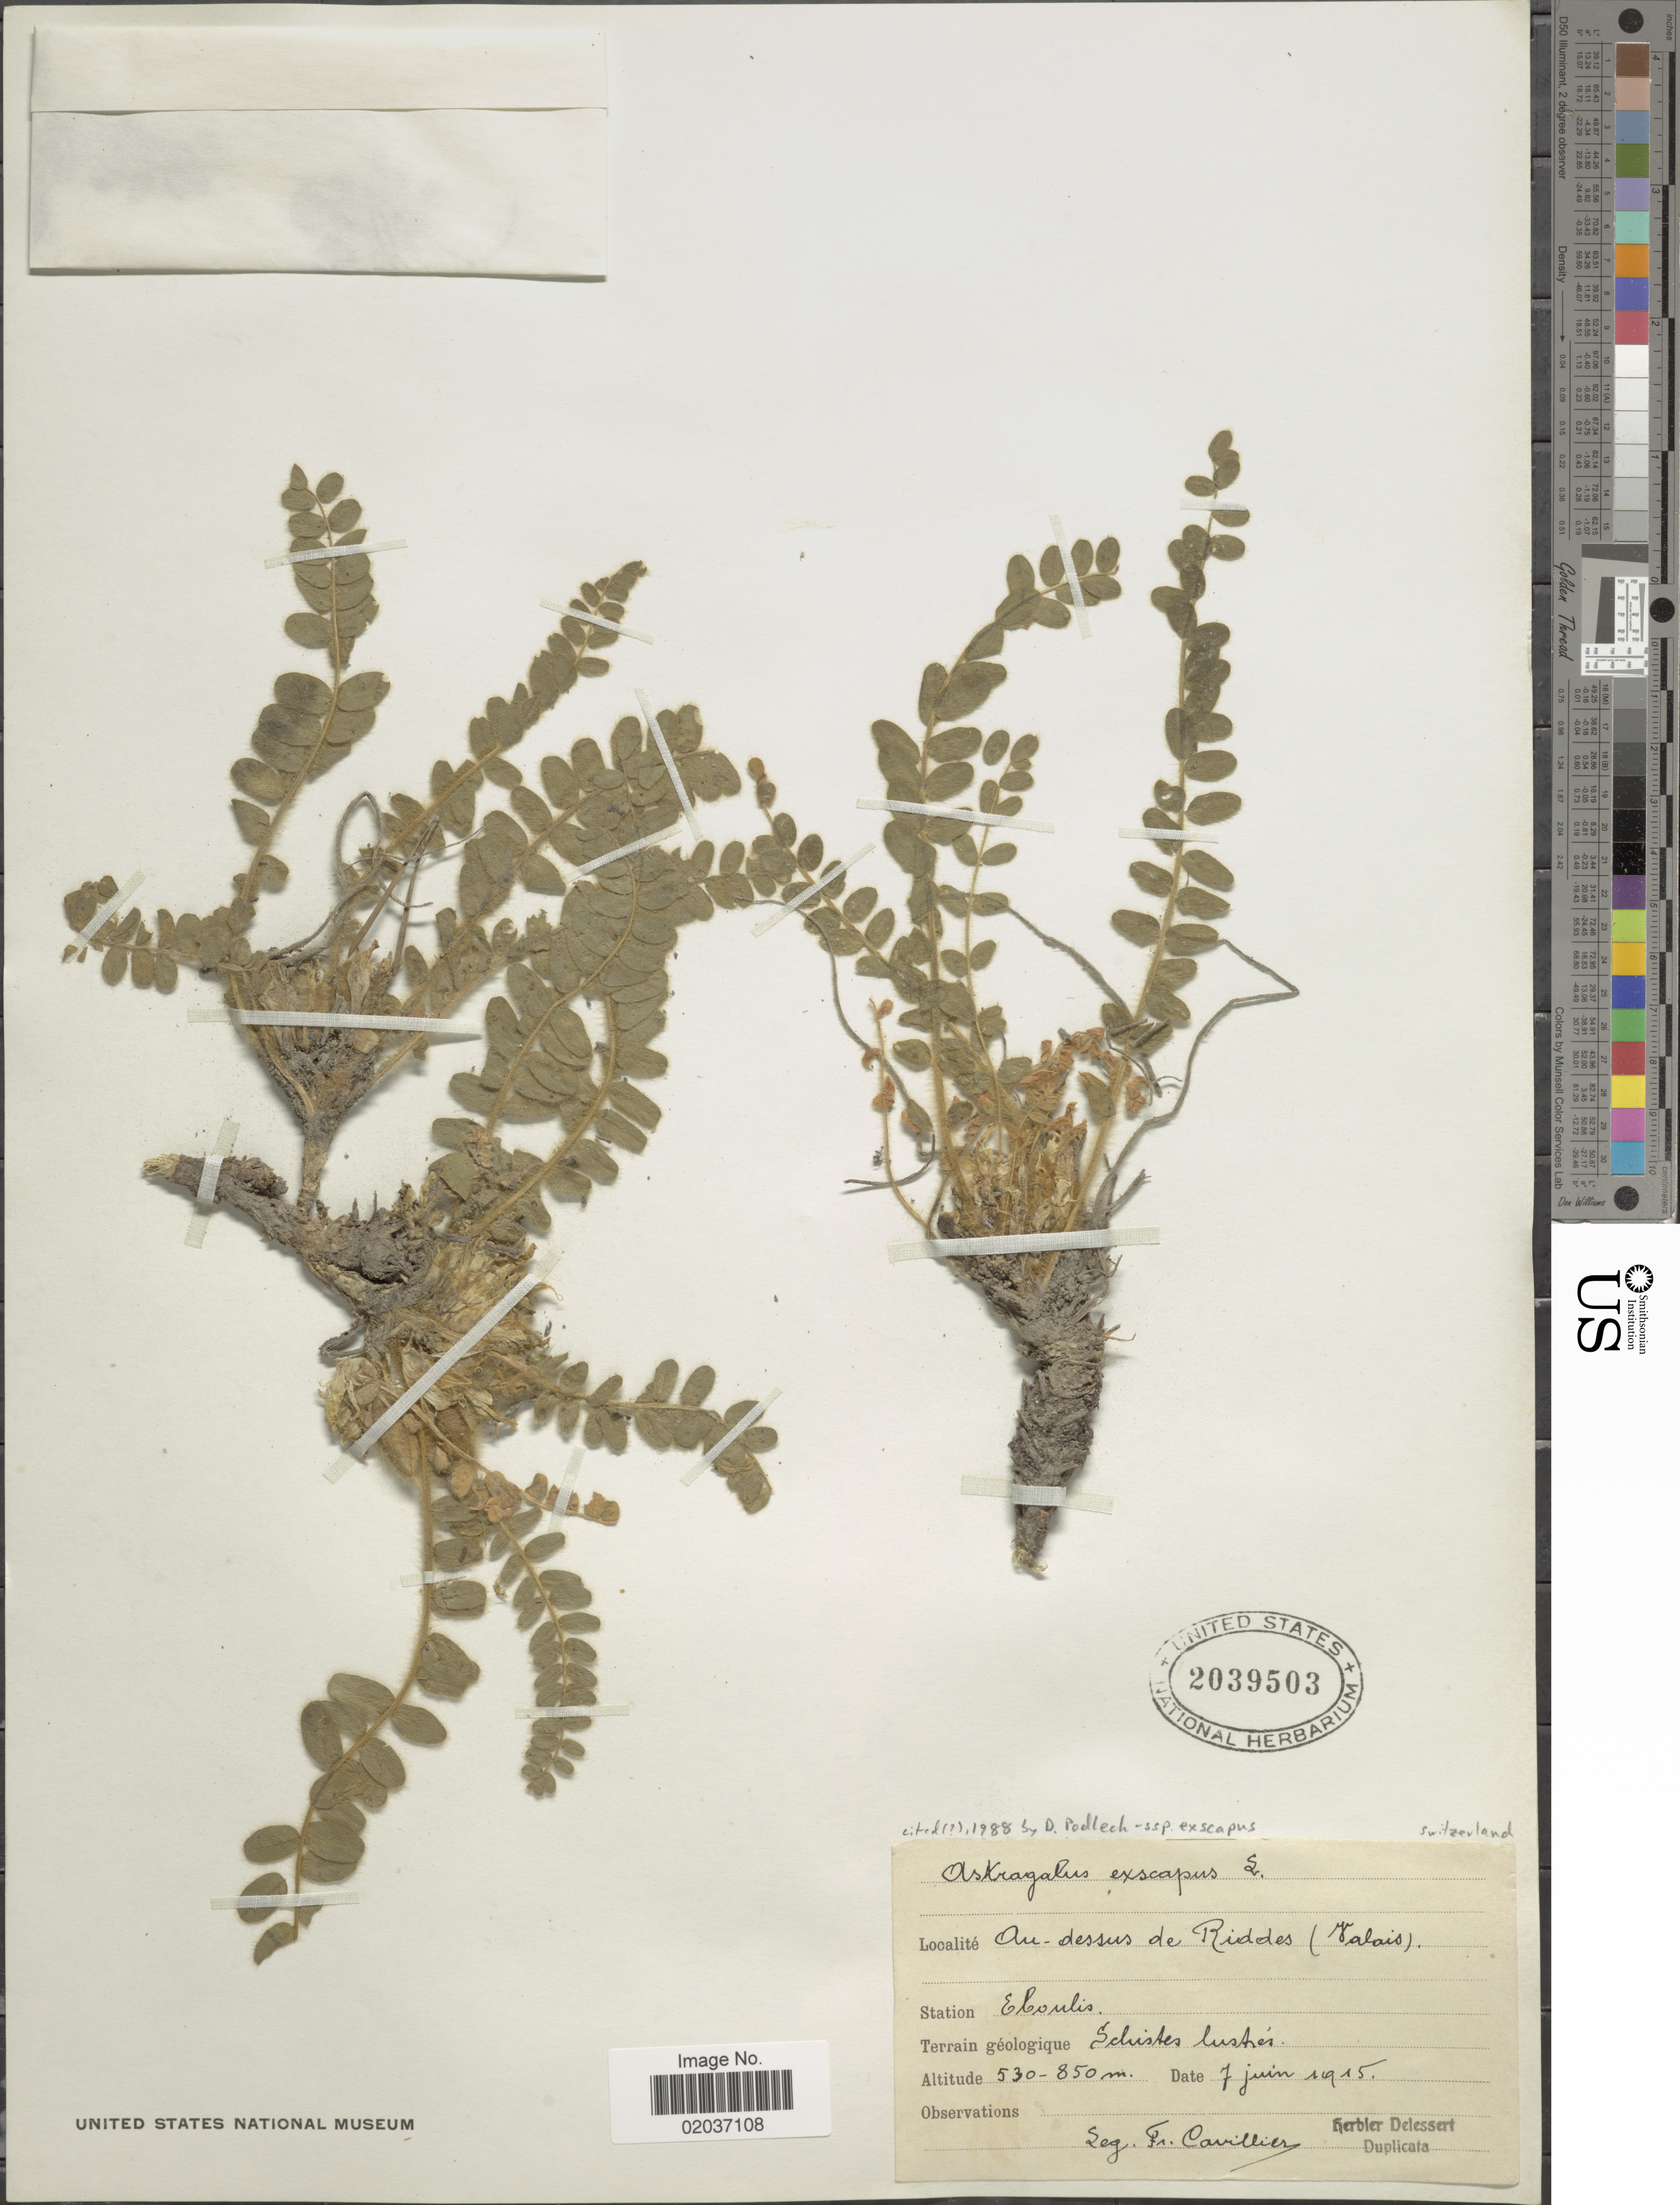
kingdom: Plantae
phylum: Tracheophyta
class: Magnoliopsida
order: Fabales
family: Fabaceae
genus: Astragalus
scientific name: Astragalus exscapus subsp. exscapus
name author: L.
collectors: F. Cavillier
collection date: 1915-06-07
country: Switzerland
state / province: Valais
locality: Au-dessus de Riddes (Valais) Station Eboulis.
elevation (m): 530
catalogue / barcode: US 2039503